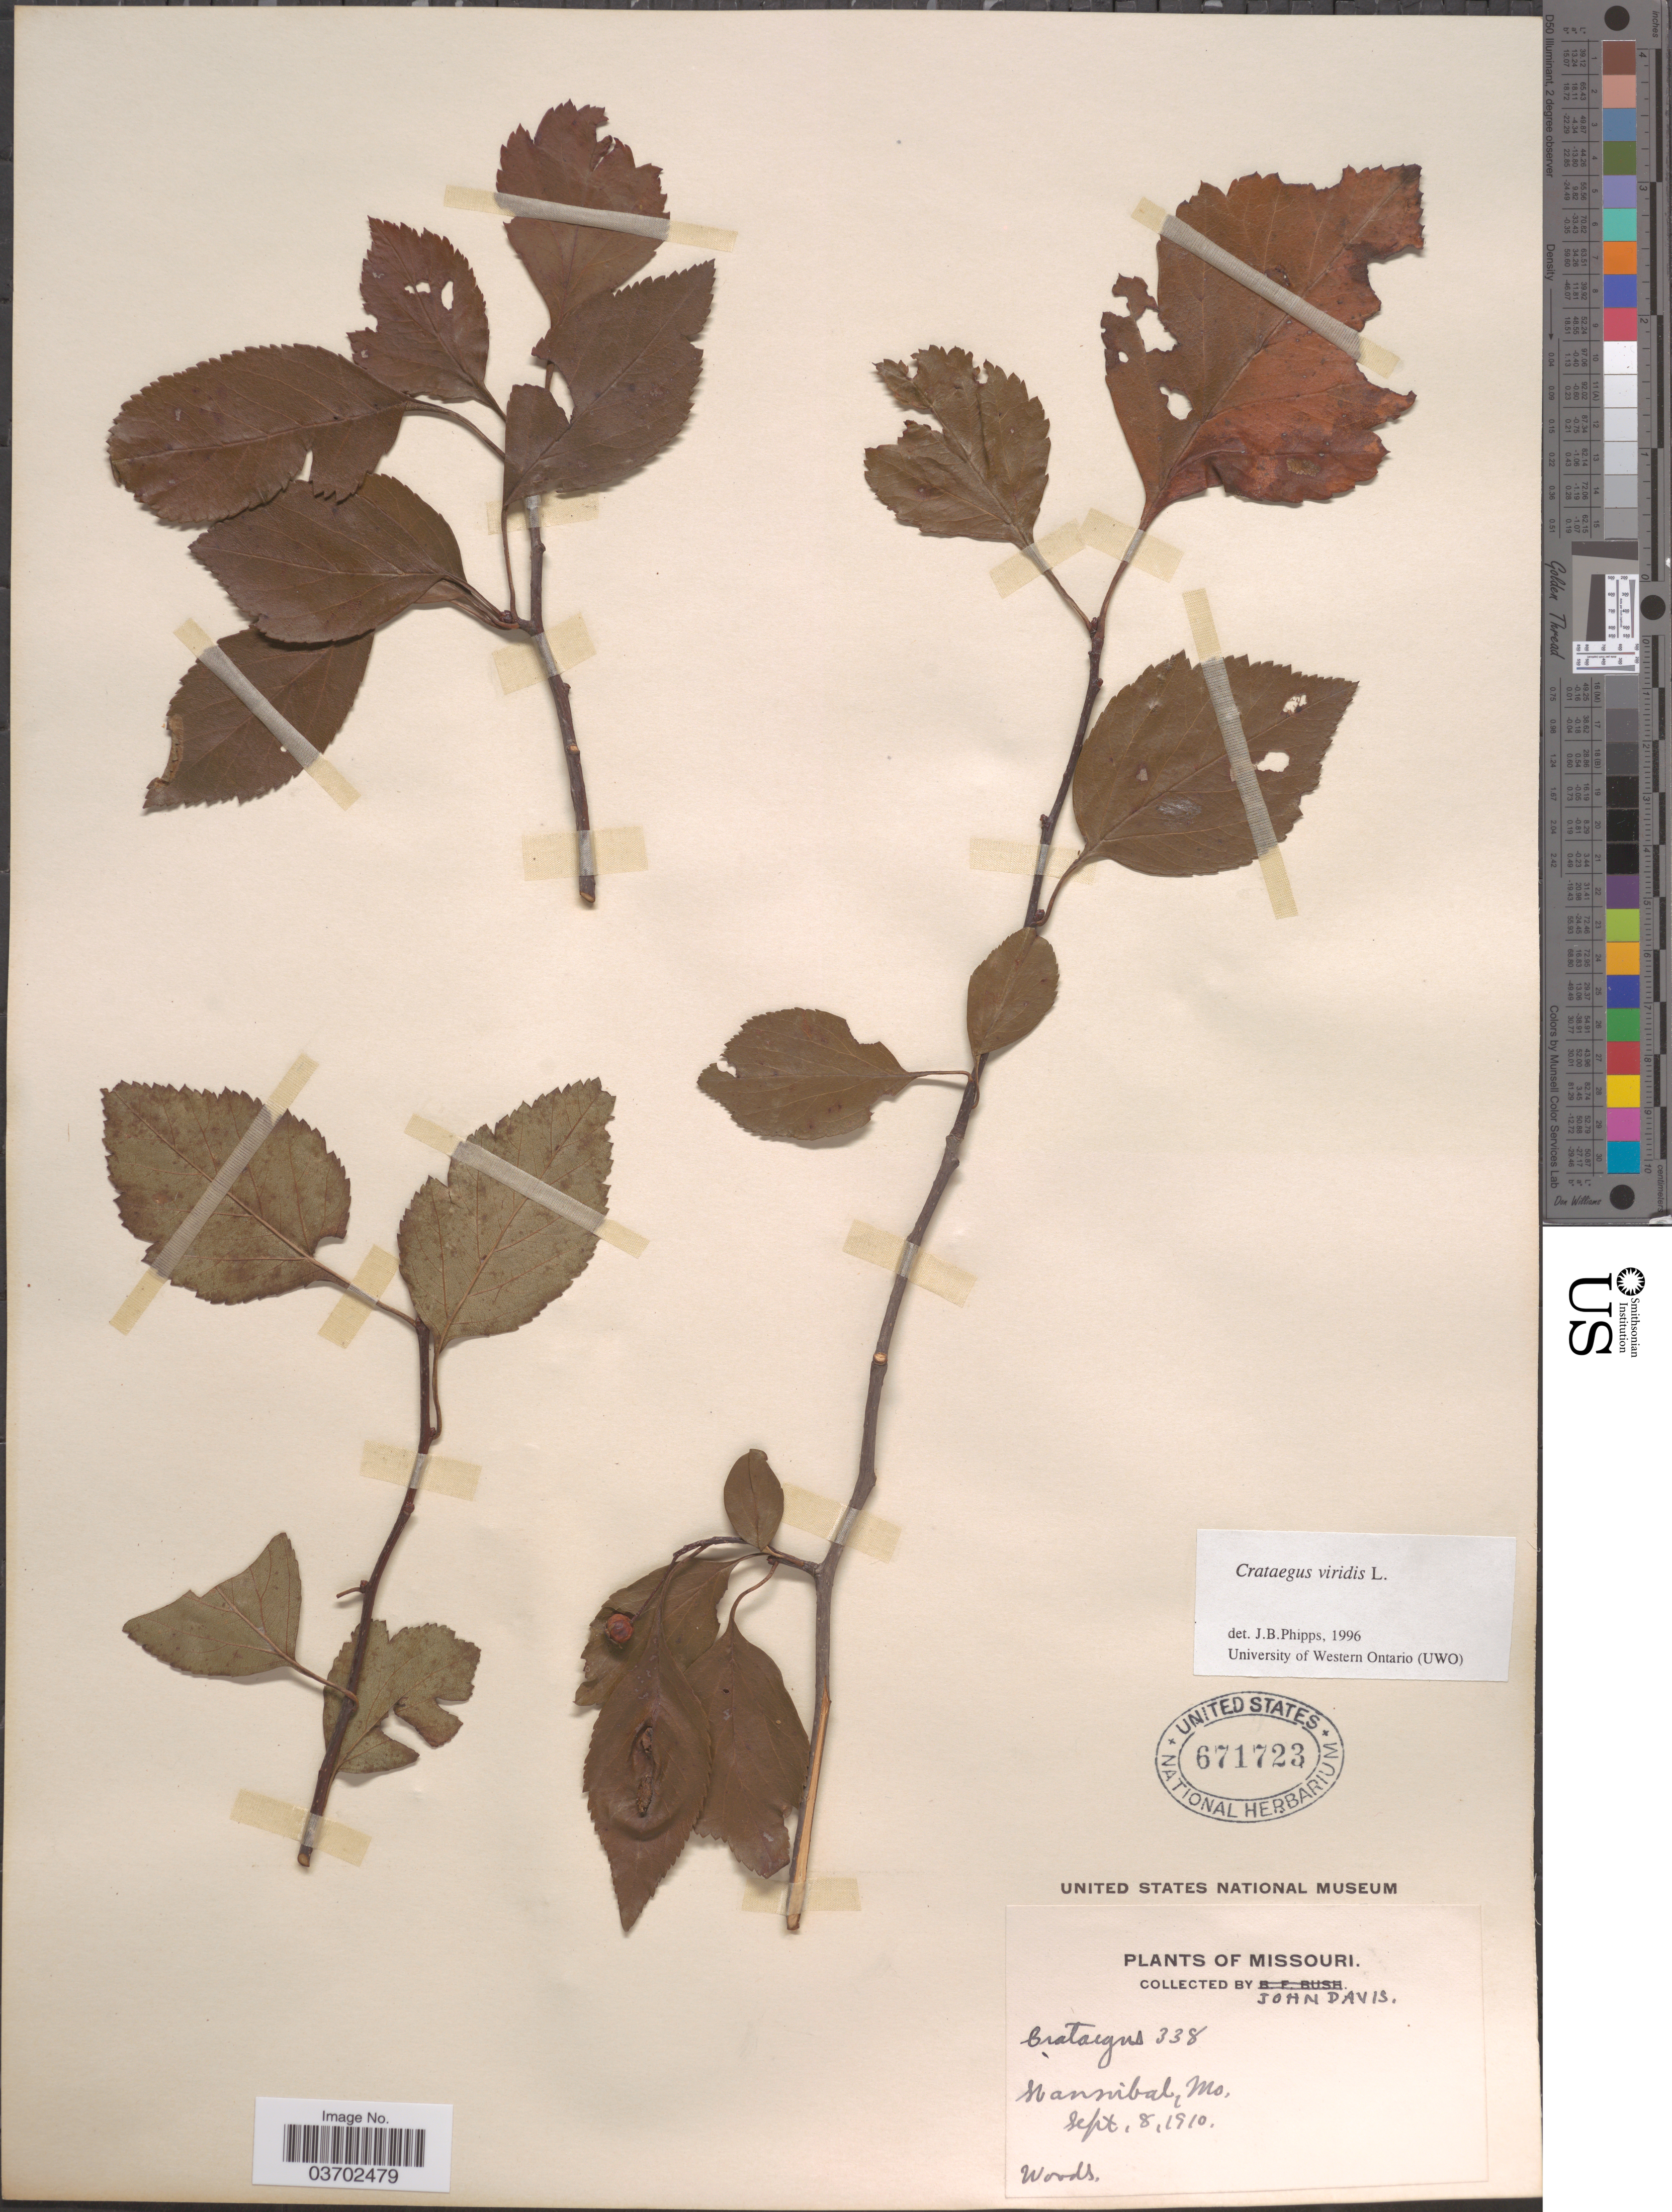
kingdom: Plantae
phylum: Tracheophyta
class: Magnoliopsida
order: Rosales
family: Rosaceae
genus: Crataegus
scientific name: Crataegus viridis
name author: L.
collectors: J. Davis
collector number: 338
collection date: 1910-09-08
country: United States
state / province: Missouri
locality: Hannibal.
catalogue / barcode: US 671723